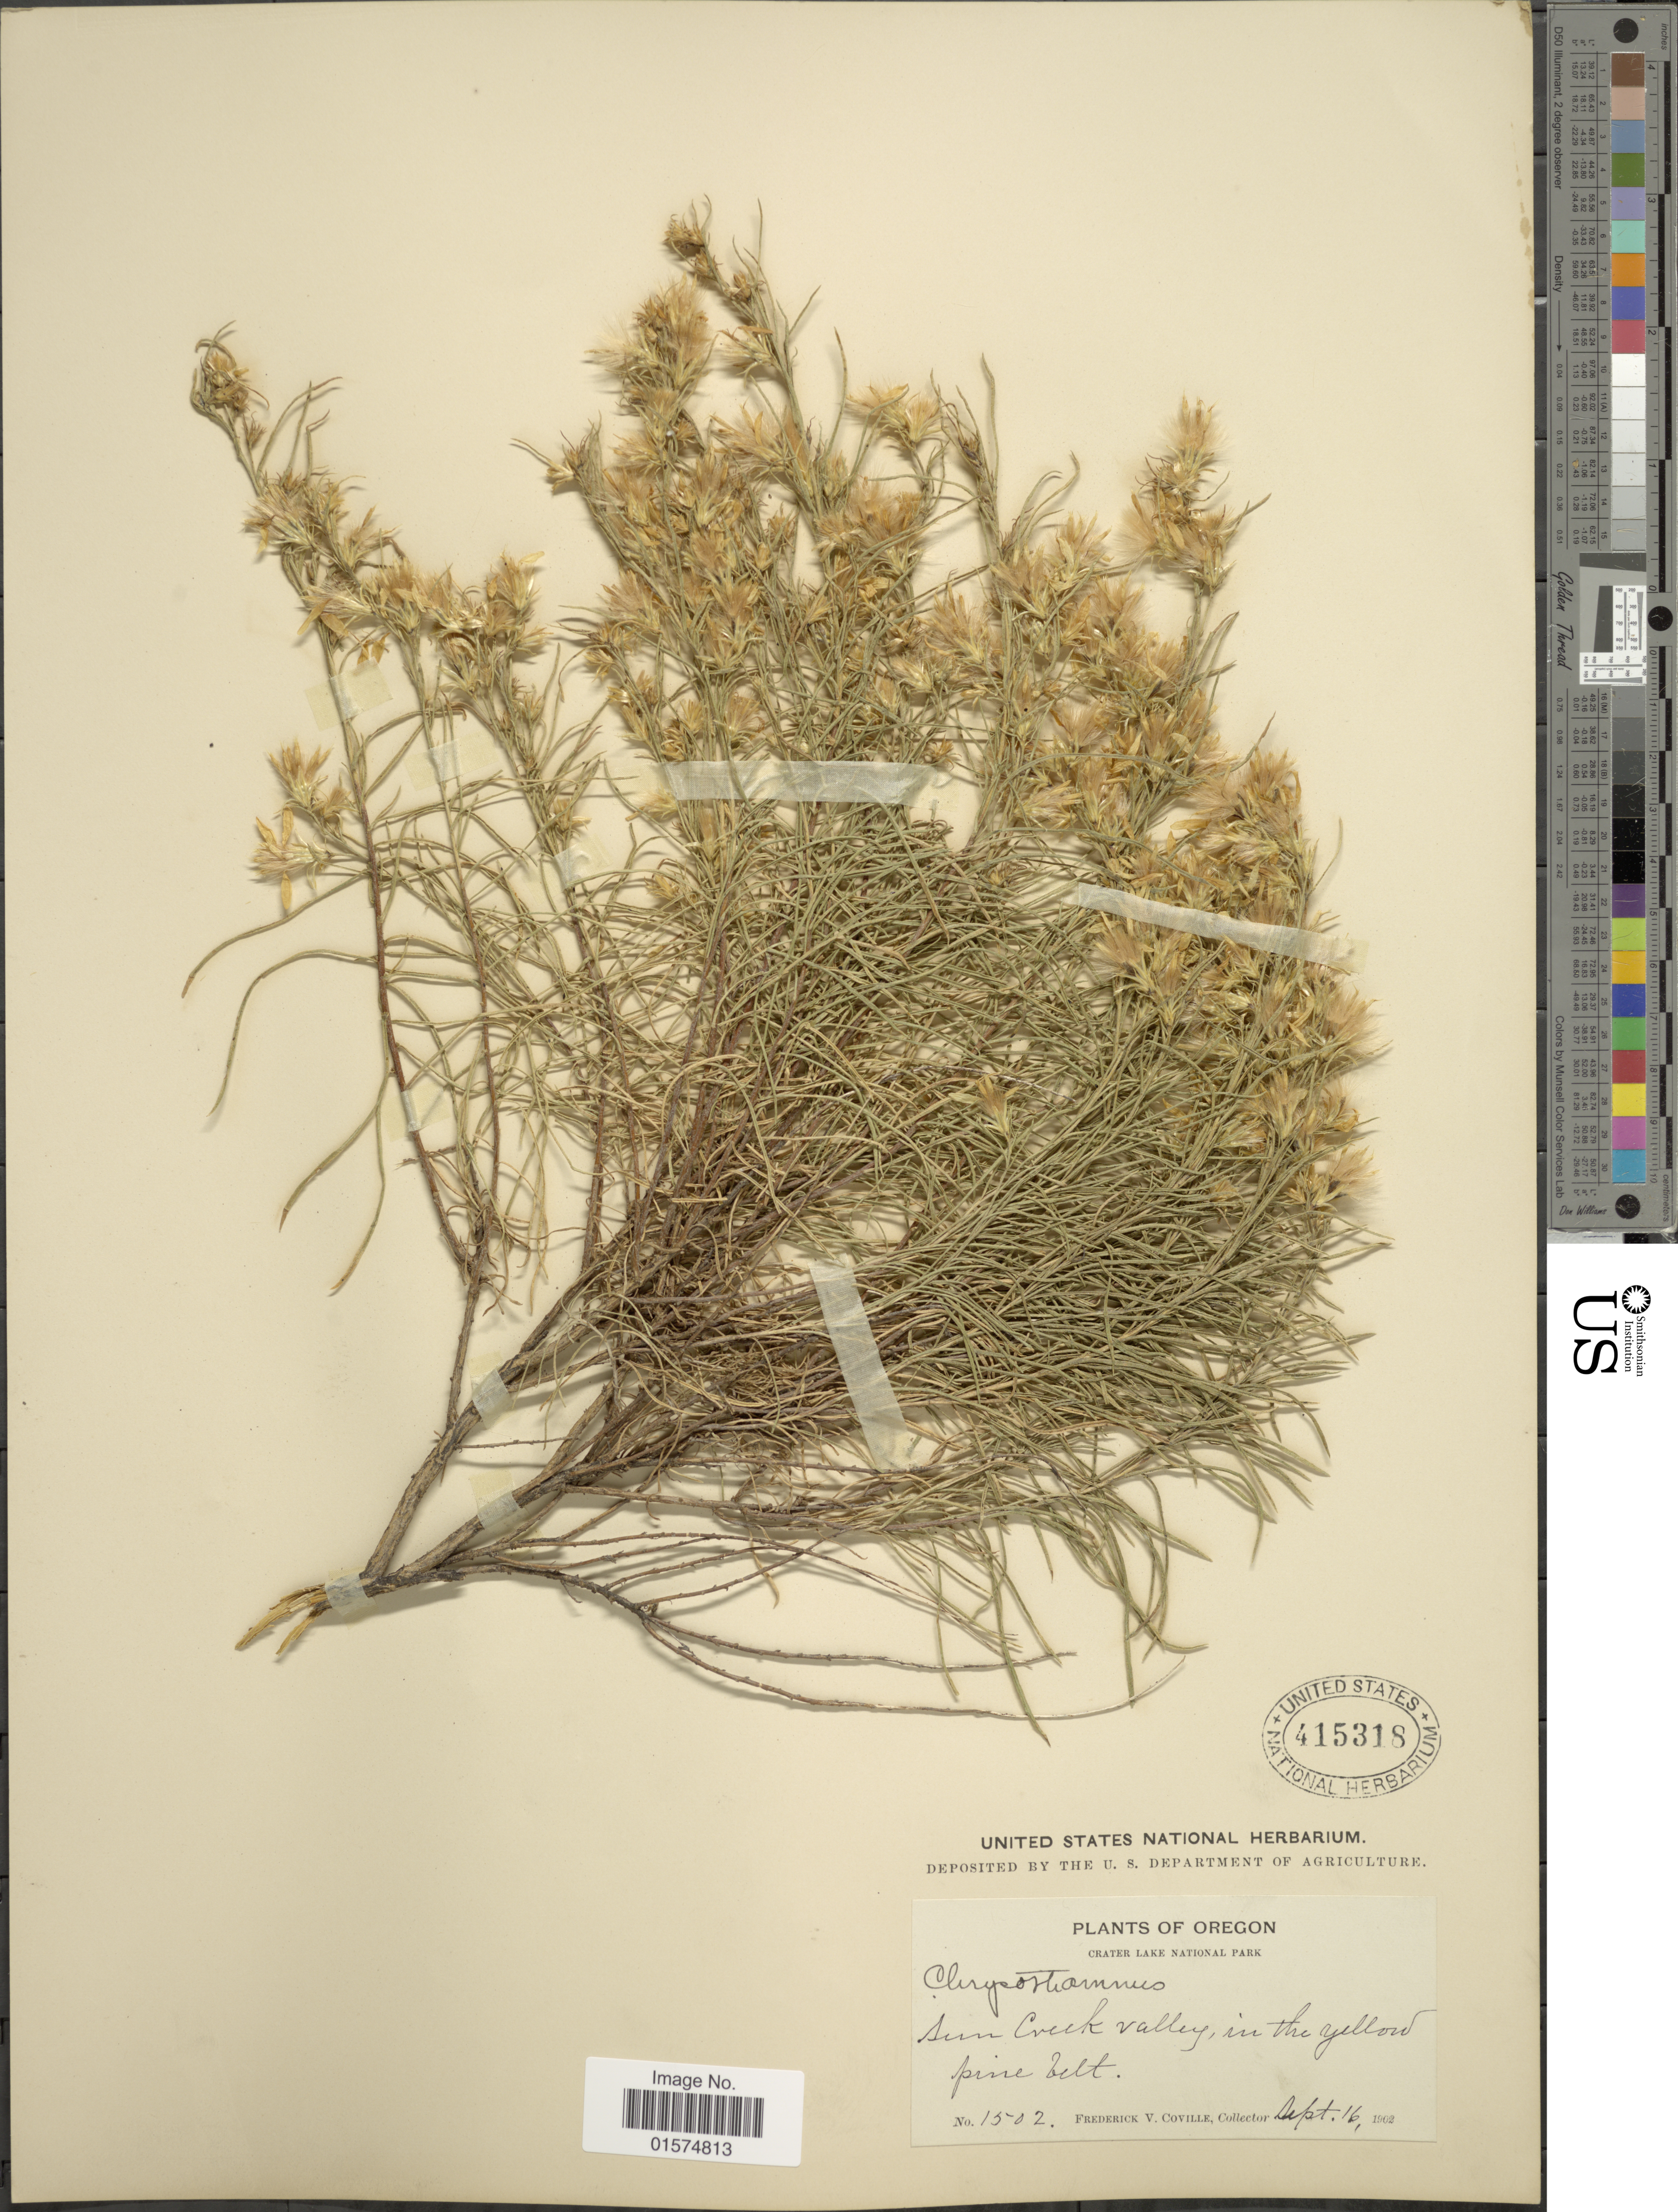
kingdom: Plantae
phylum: Tracheophyta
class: Magnoliopsida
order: Asterales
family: Asteraceae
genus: Ericameria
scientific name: Ericameria bloomeri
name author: (A. Gray) J.F. Macbr.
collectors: F. V. Coville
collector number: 1502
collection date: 1902-09-16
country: United States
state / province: Oregon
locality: Crater Lake National Park. Sun Creek valley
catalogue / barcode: US 415318